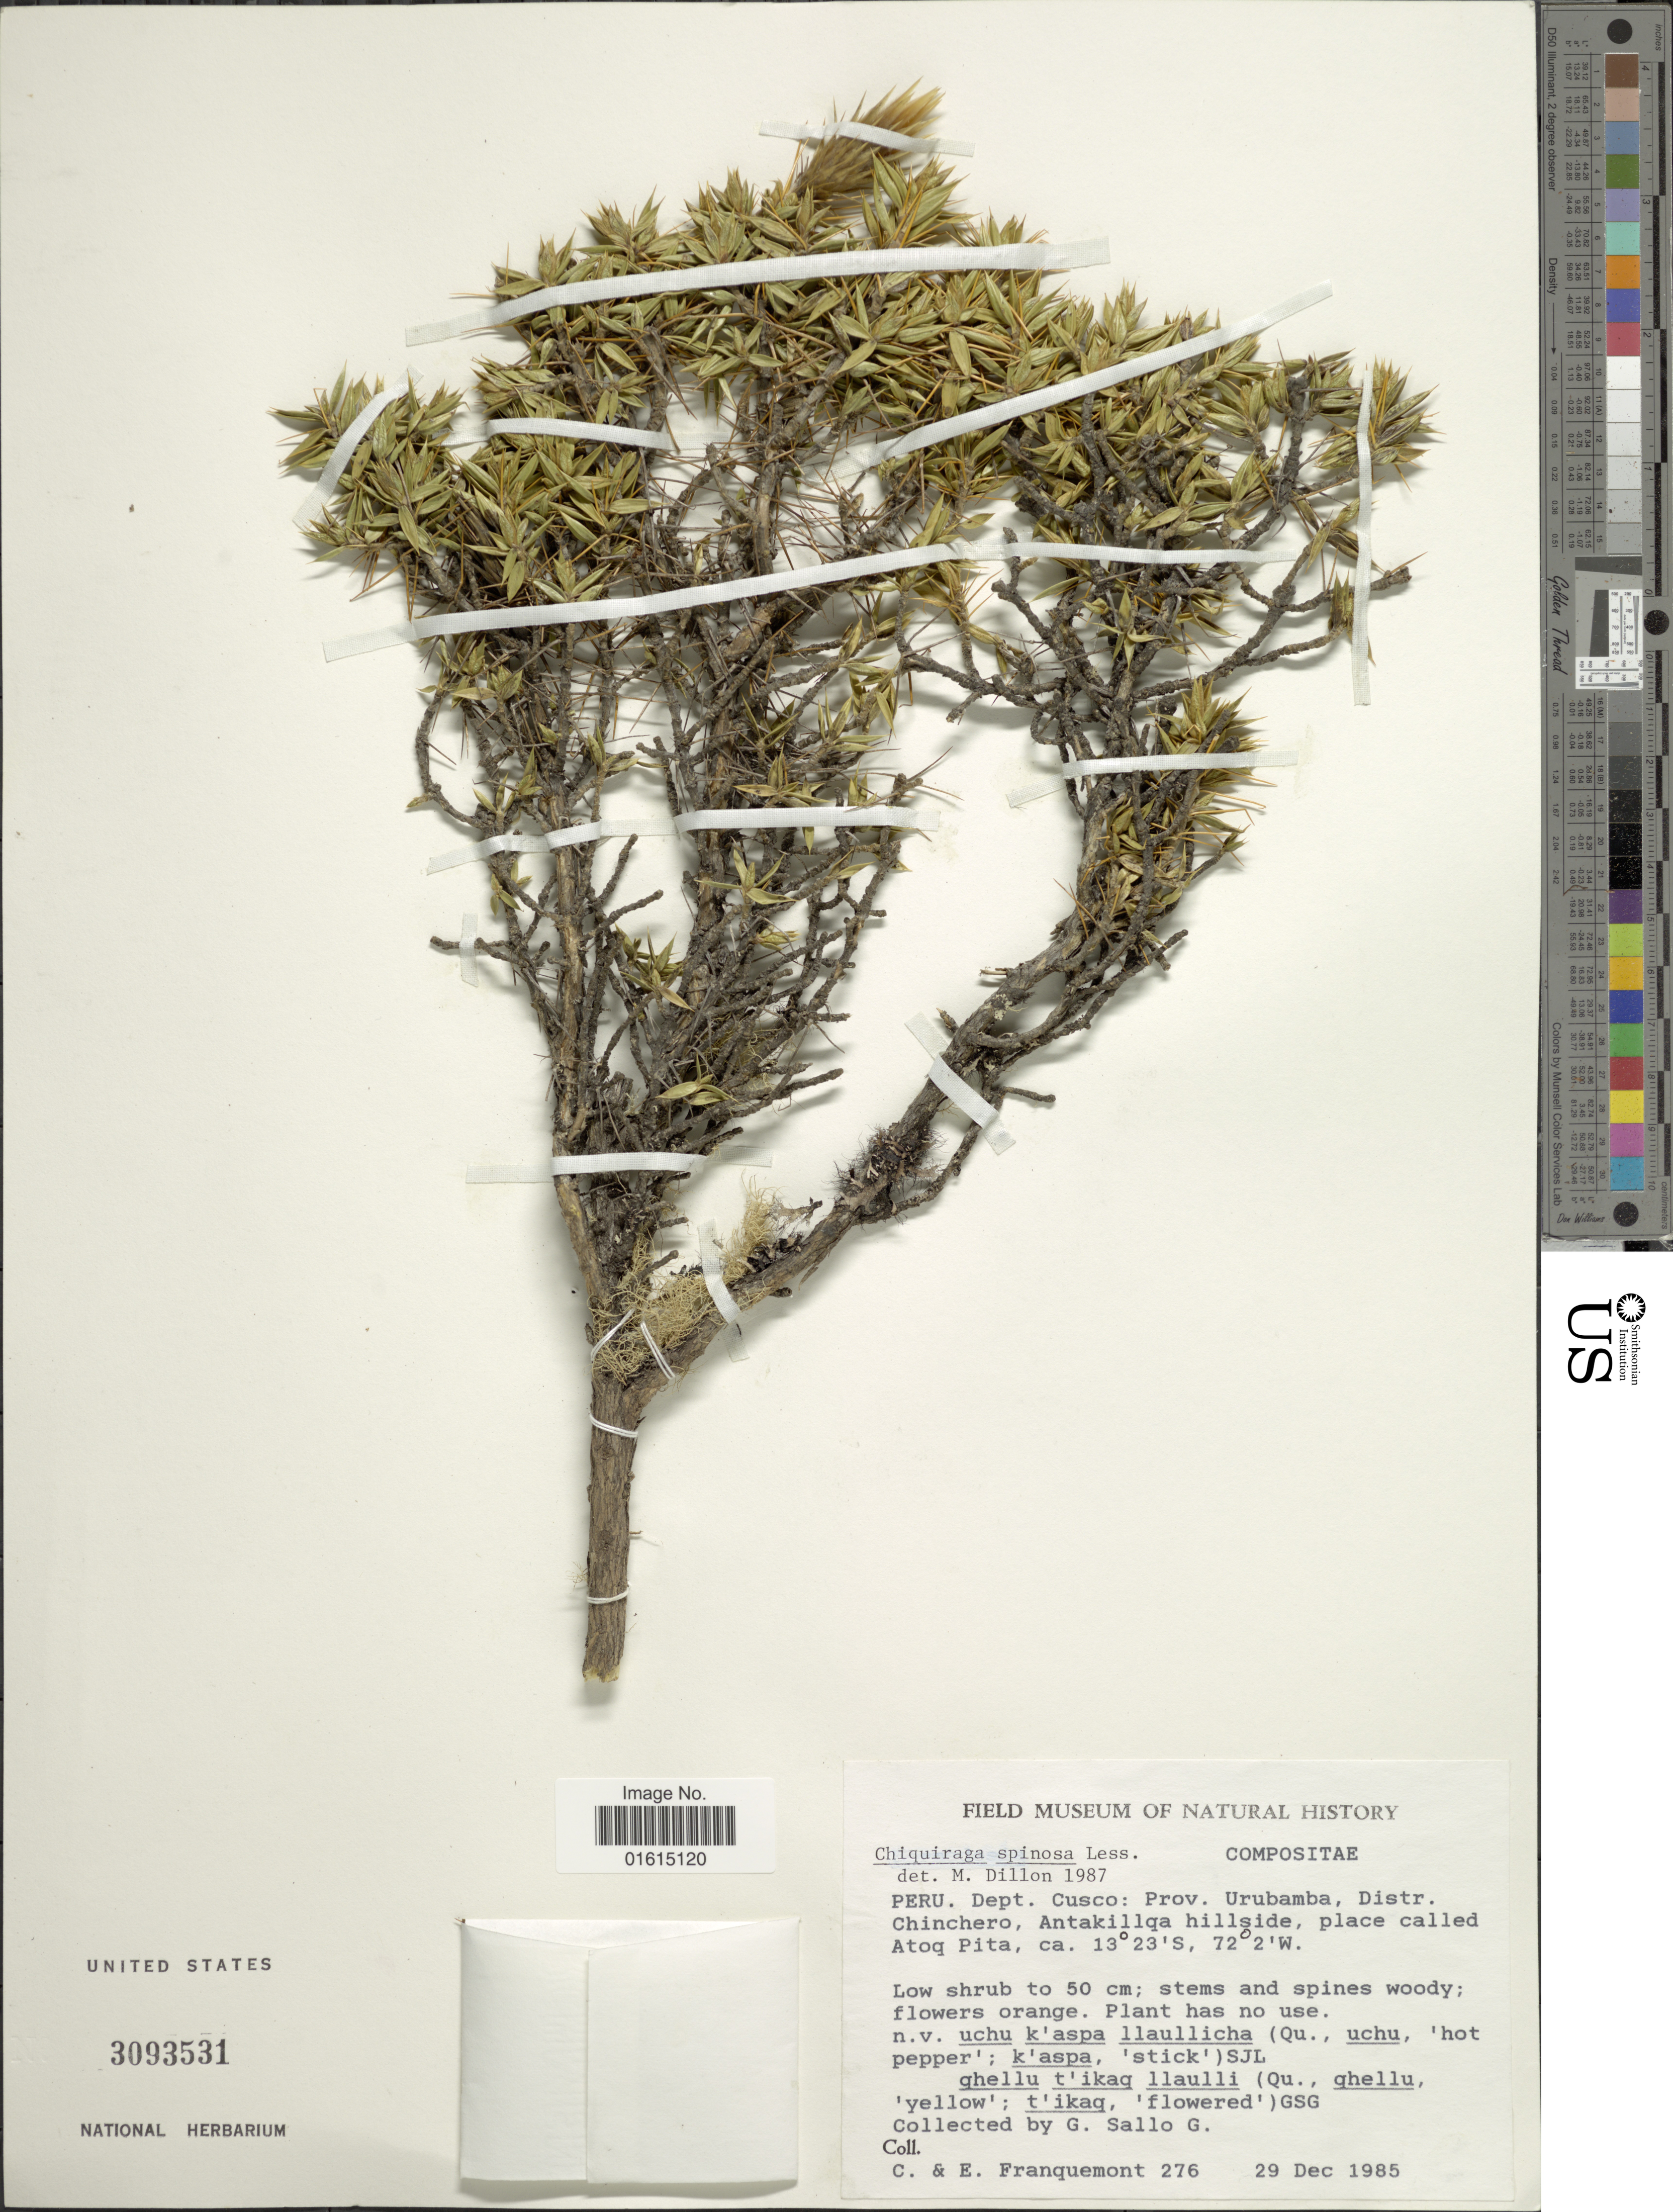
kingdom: Plantae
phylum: Tracheophyta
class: Magnoliopsida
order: Asterales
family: Asteraceae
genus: Chuquiraga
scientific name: Chuquiraga spinosa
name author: Less.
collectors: G. Sallo G., C. Franquemont & E. Franquemont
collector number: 276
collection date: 1985-12-29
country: Peru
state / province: Cusco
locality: Dept. Cusco, Prov. Urubamba, Distr. chinchero, antakillqa hillside, place called atoq Pita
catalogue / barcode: US 3093531